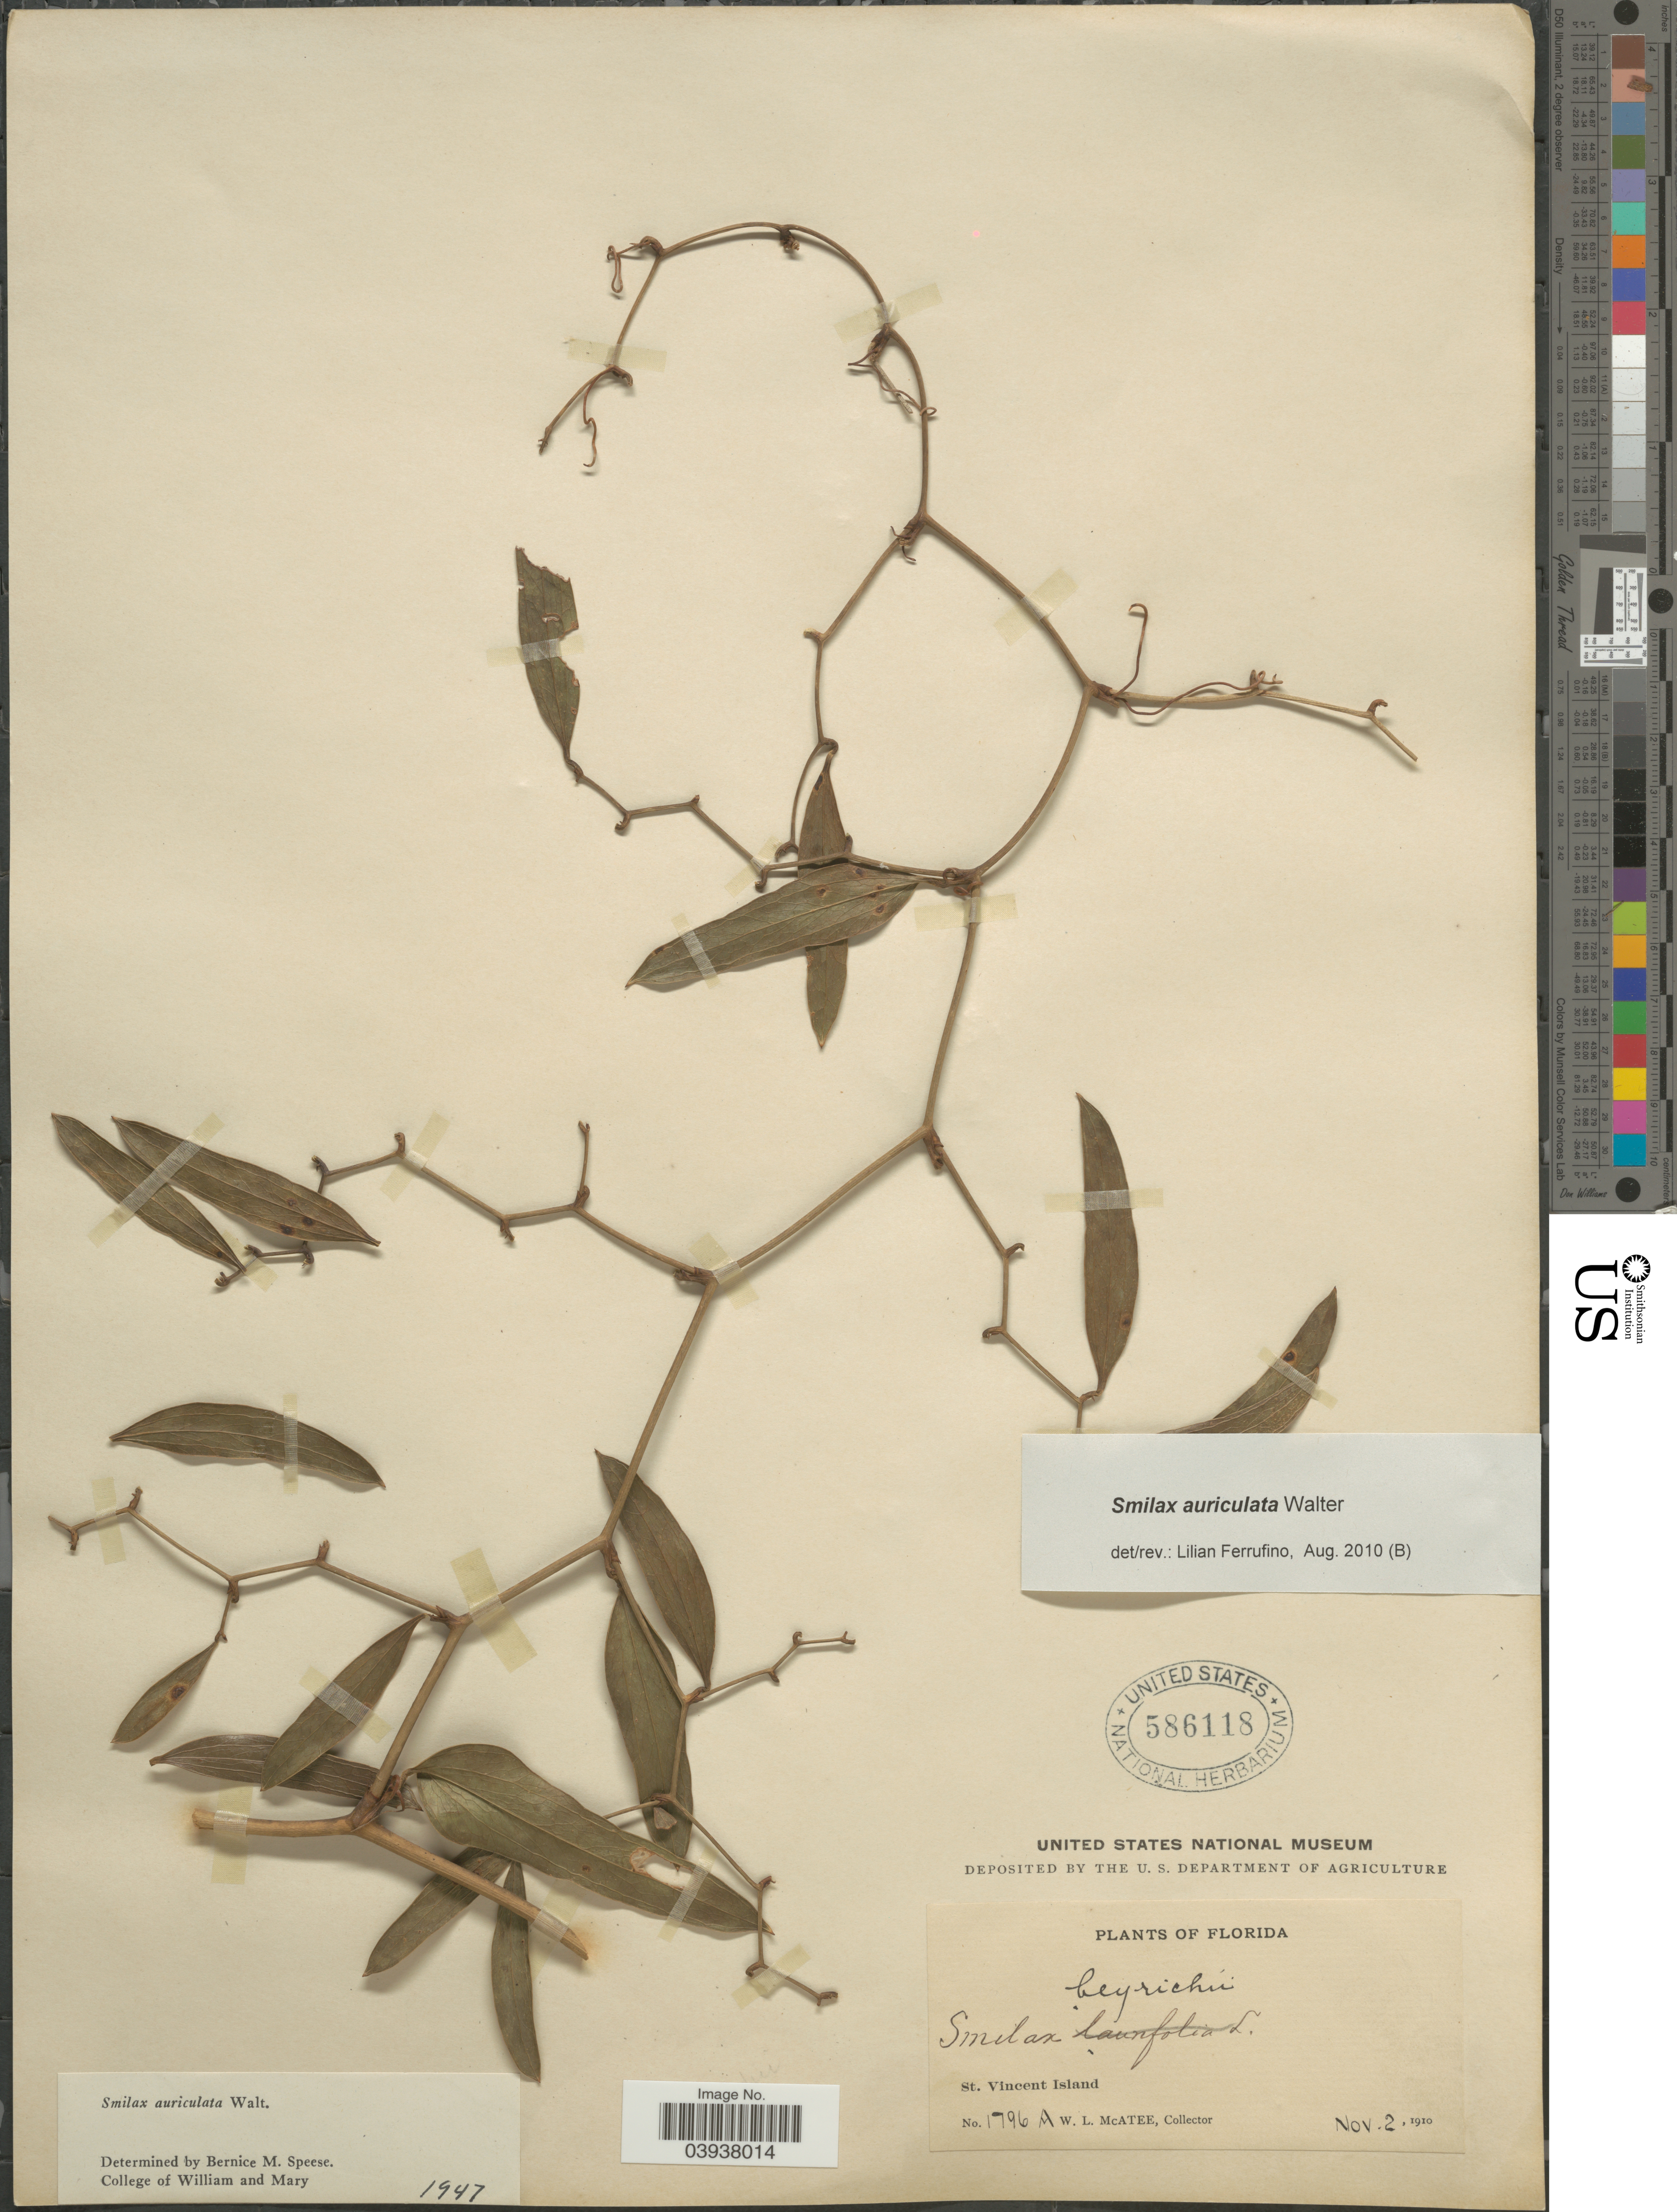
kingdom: Plantae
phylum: Tracheophyta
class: Liliopsida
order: Liliales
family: Smilacaceae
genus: Smilax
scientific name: Smilax auriculata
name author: Walter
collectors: W. McAtee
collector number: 1796A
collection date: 1910-11-02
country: United States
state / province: Florida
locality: St. Vincent Island.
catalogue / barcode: US 586118